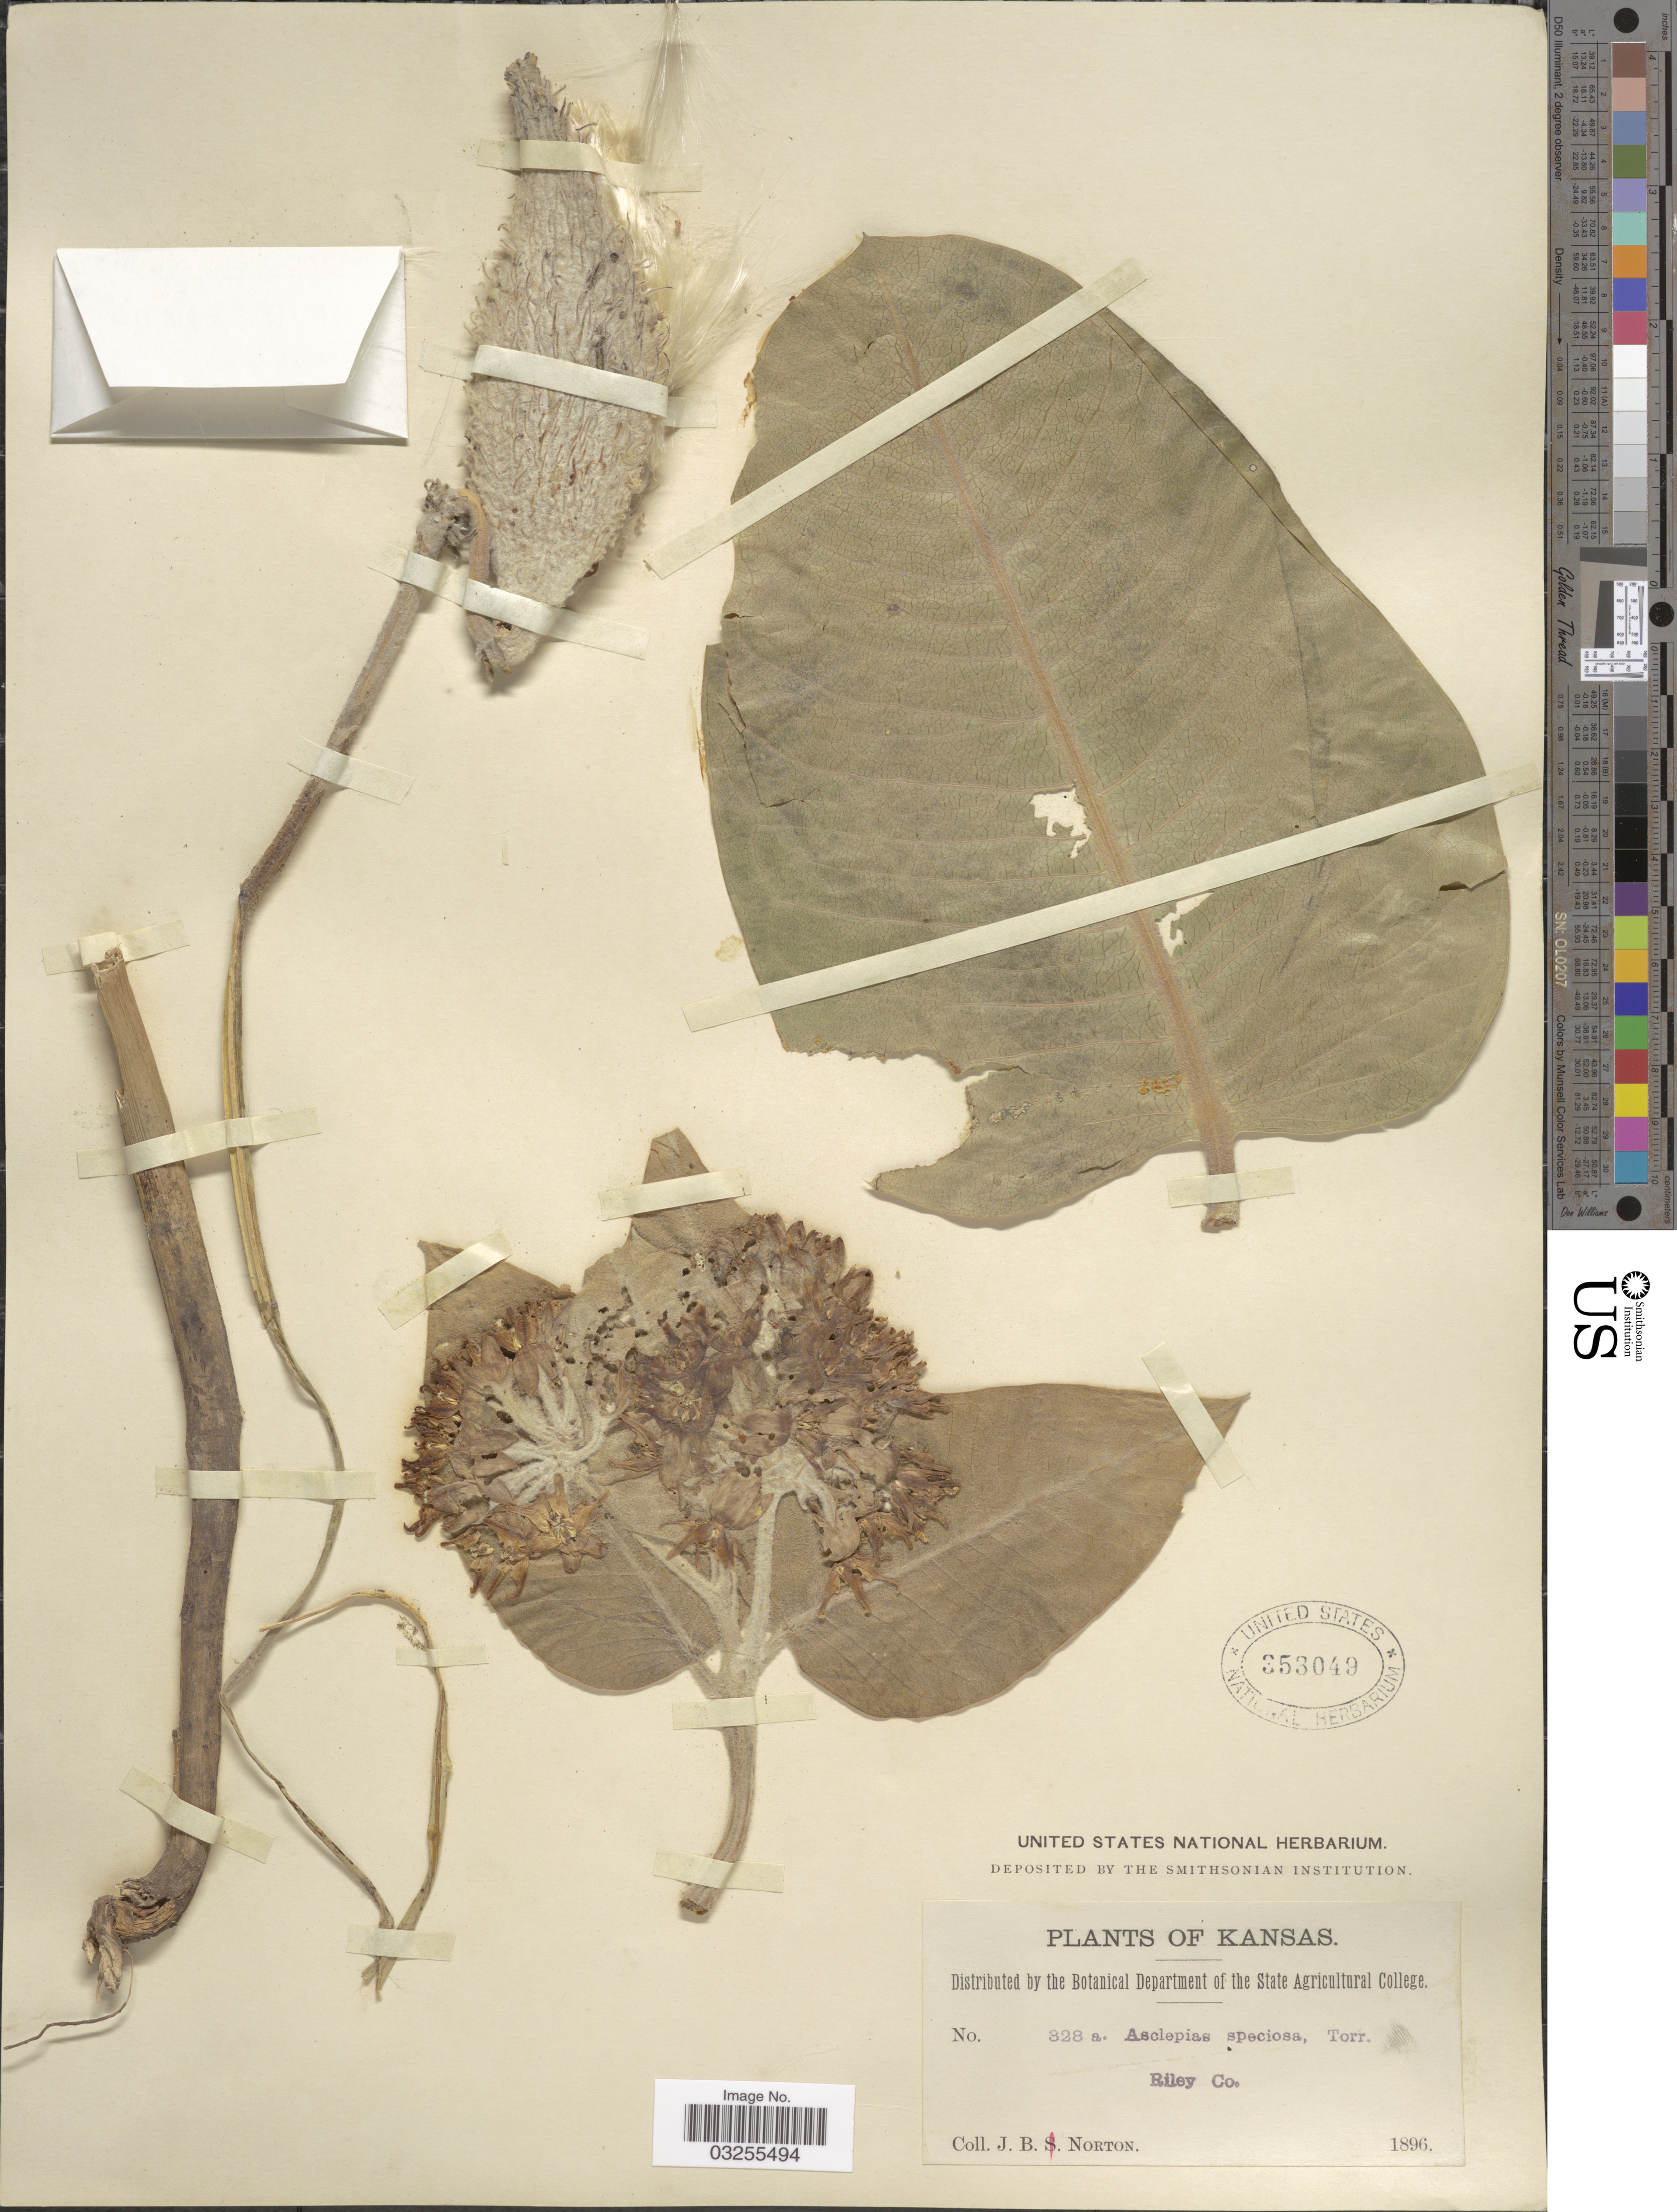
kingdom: Plantae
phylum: Tracheophyta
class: Magnoliopsida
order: Gentianales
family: Apocynaceae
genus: Asclepias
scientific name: Asclepias speciosa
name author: Torr.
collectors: J. B. Norton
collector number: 3284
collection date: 1896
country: United States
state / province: Kansas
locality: Riley Co.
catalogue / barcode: US 353049